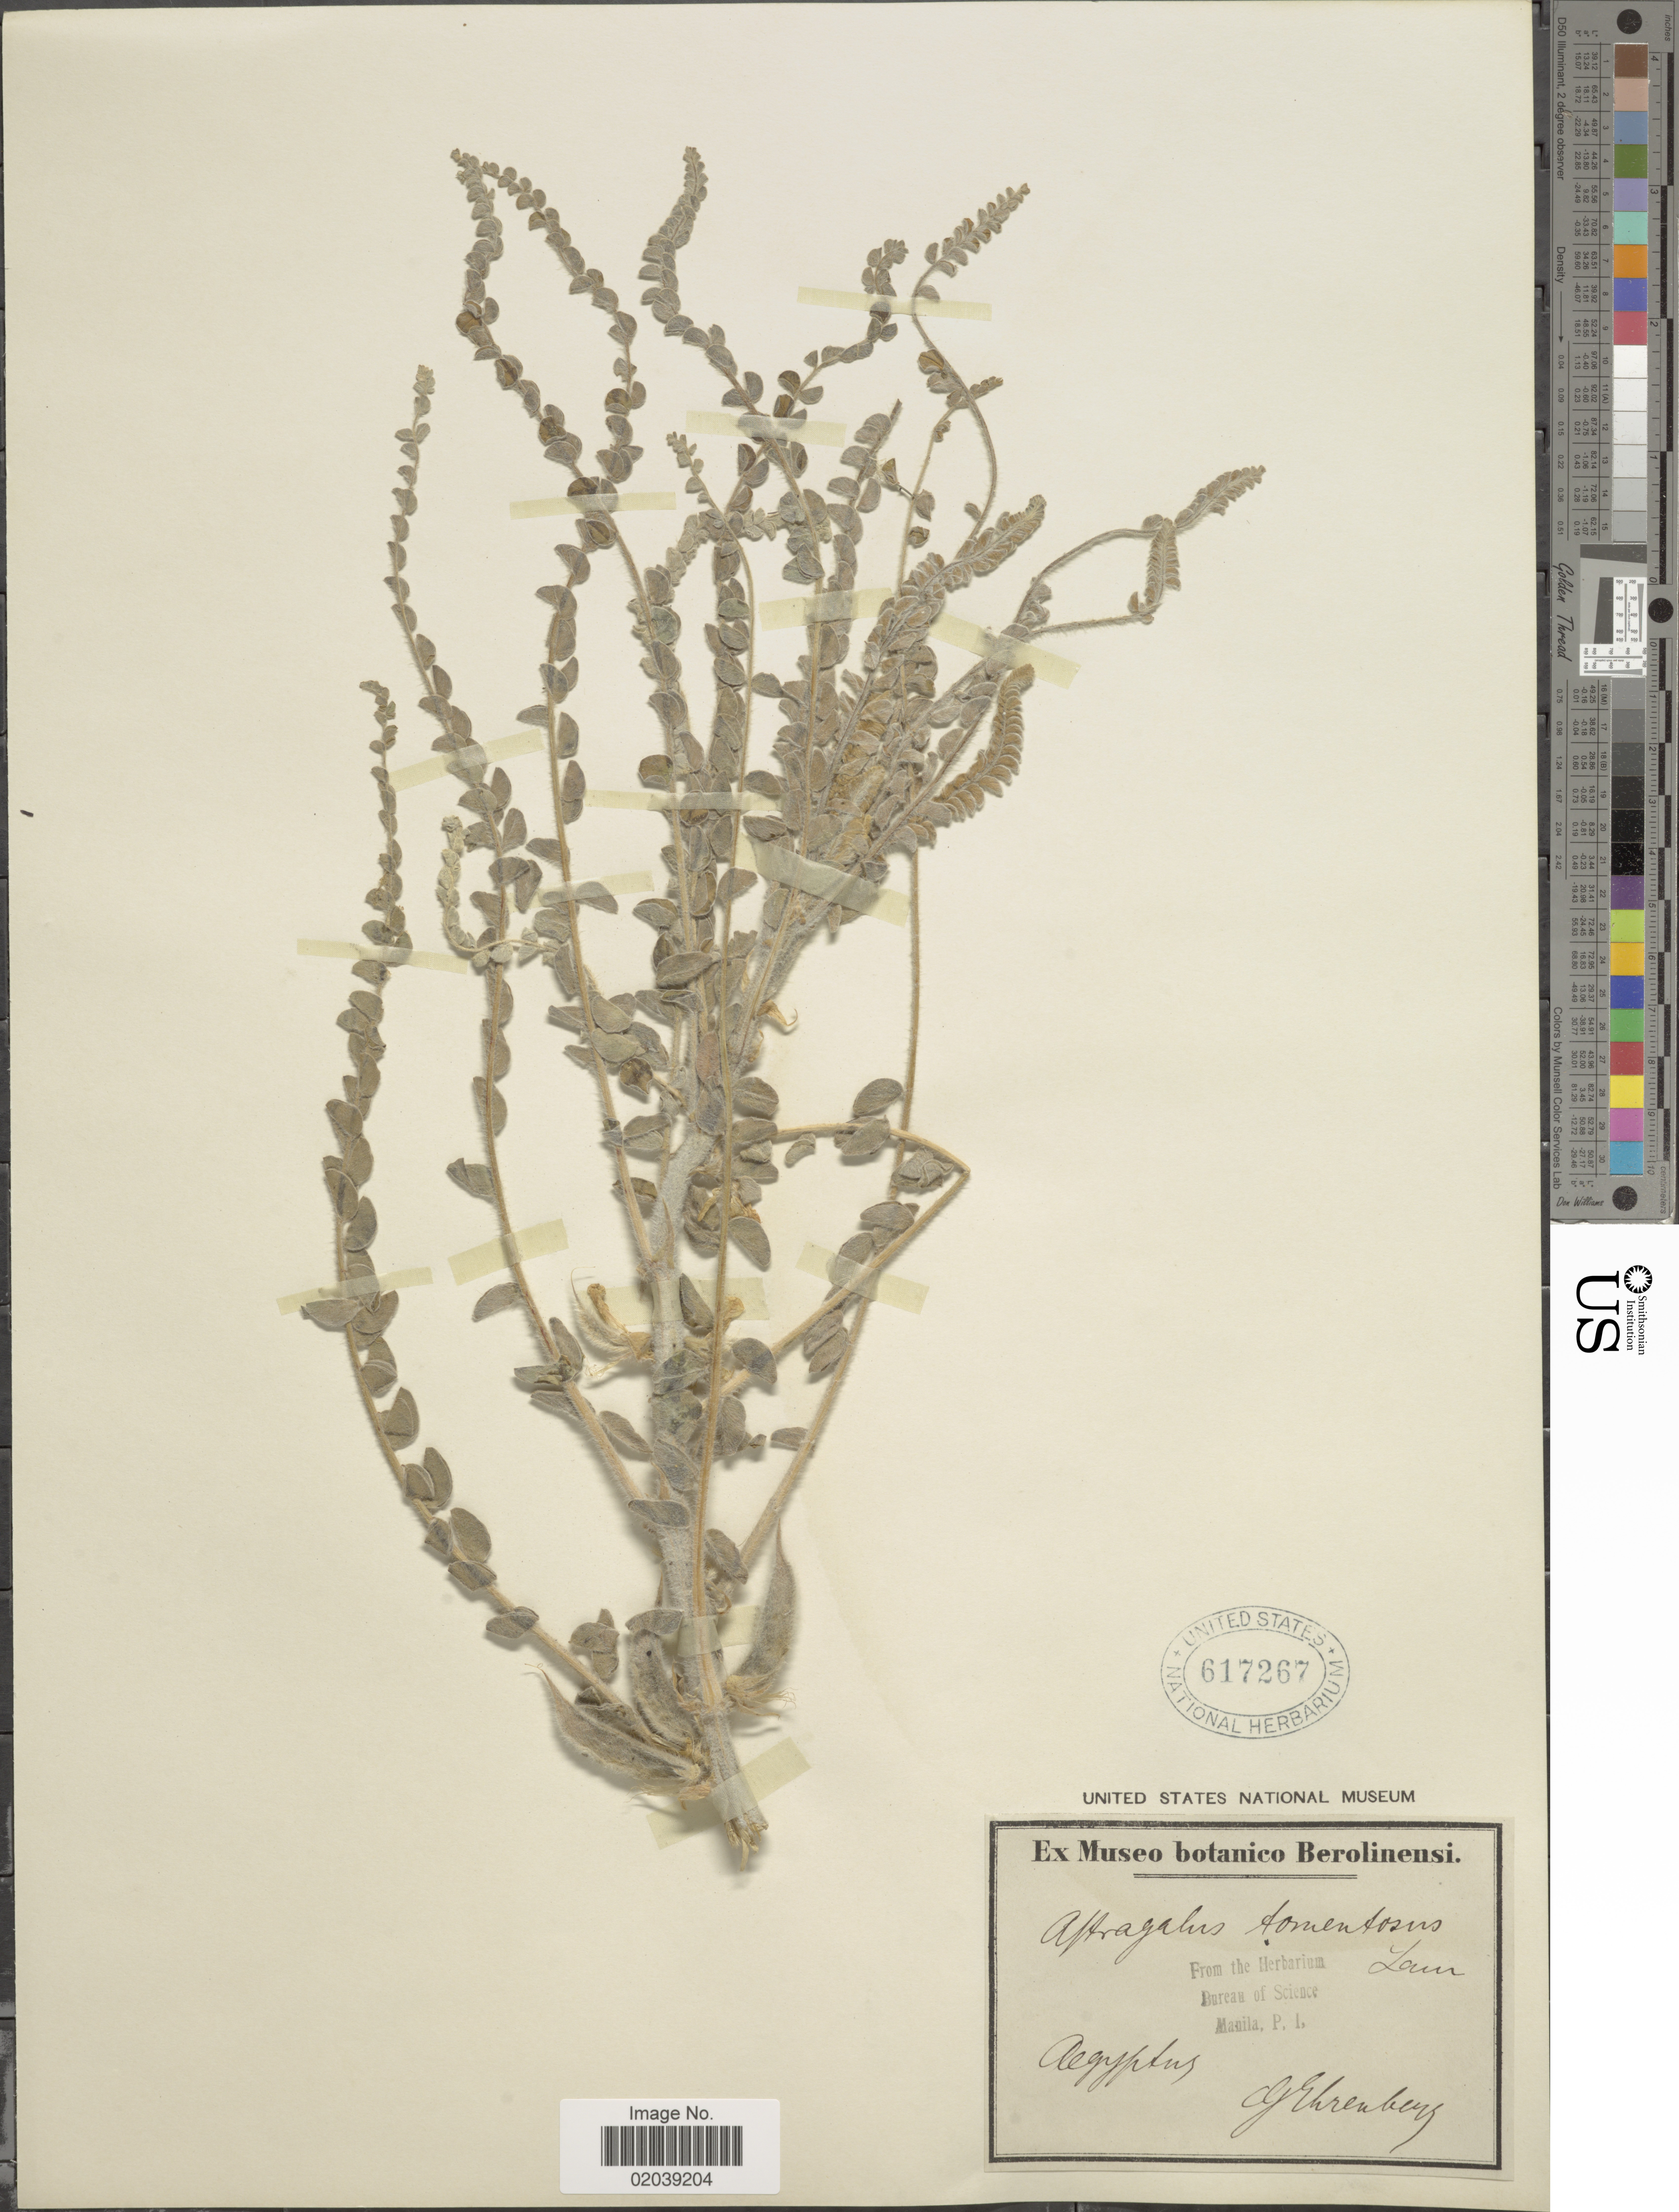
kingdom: Plantae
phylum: Tracheophyta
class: Magnoliopsida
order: Fabales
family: Fabaceae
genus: Astragalus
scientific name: Astragalus tomentosus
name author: Lam.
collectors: G. Ehrenberg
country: Egypt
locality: Aeguptus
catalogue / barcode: US 617267